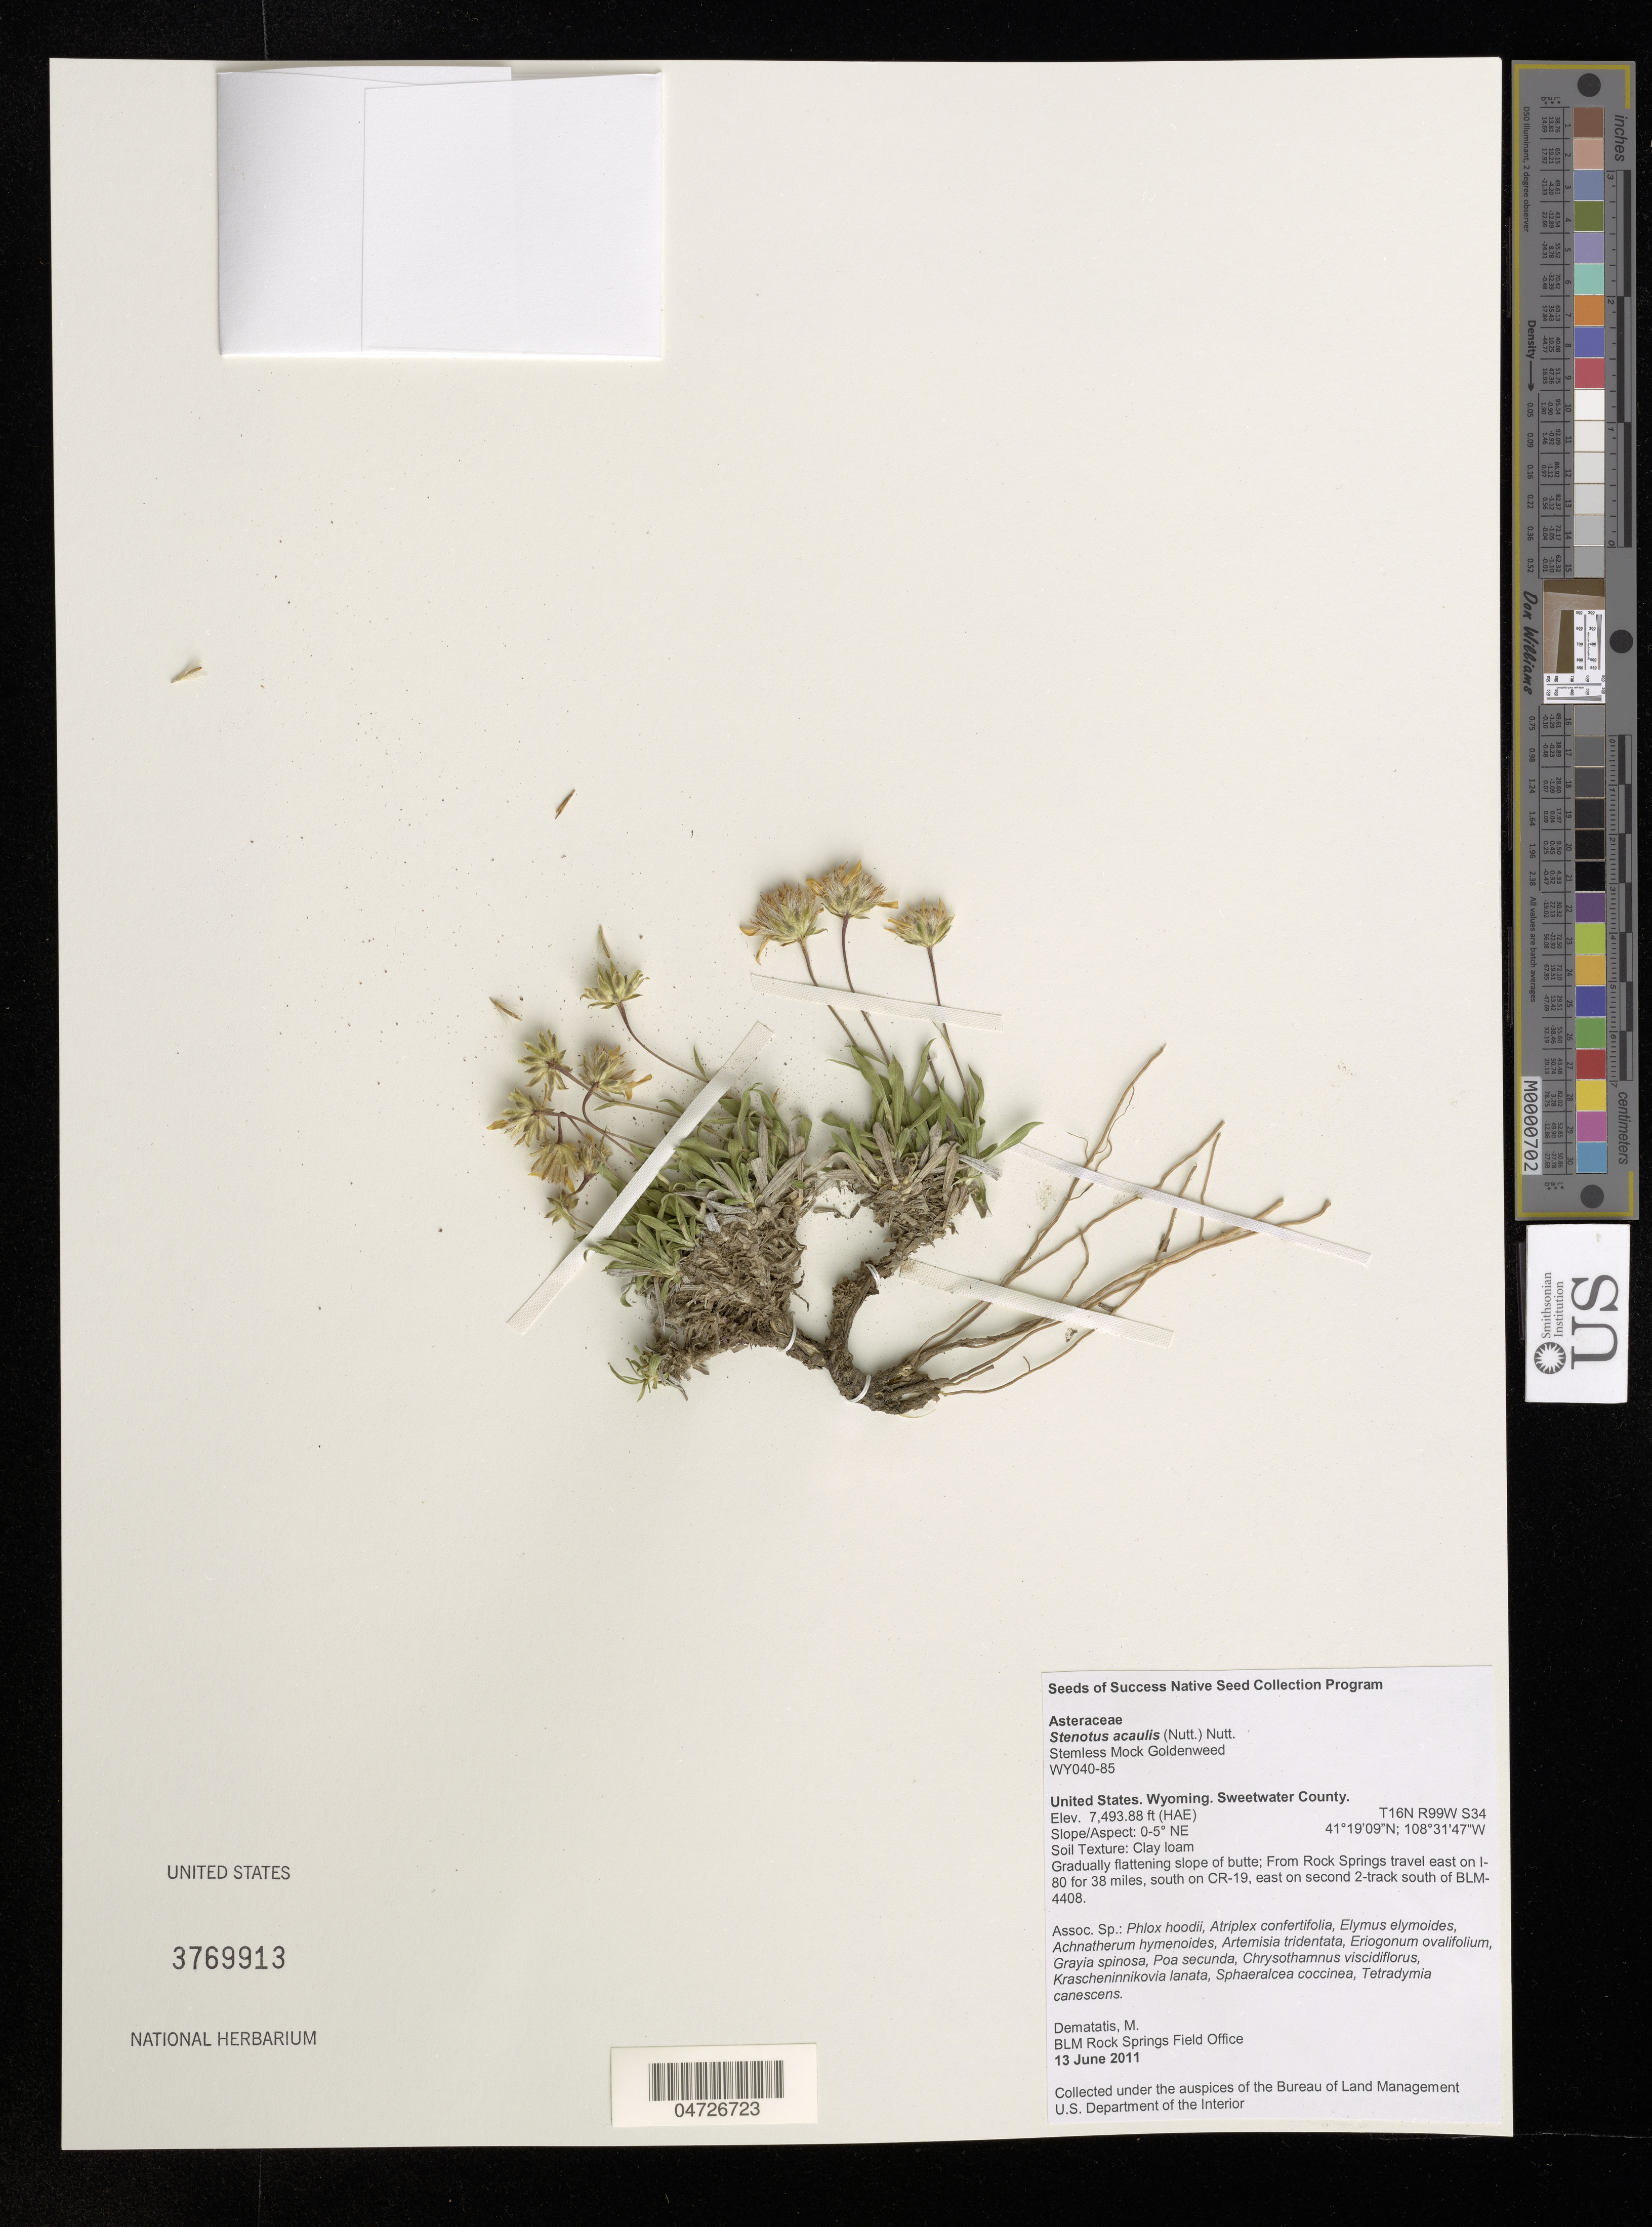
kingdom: Plantae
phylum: Tracheophyta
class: Magnoliopsida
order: Asterales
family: Asteraceae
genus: Stenotus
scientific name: Stenotus acaulis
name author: (Nutt.) Nutt.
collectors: M. Dematatis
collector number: WY040-85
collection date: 2011-06-13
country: United States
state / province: Wyoming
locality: Sweetwater County.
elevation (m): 2284.13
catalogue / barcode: US 3769913